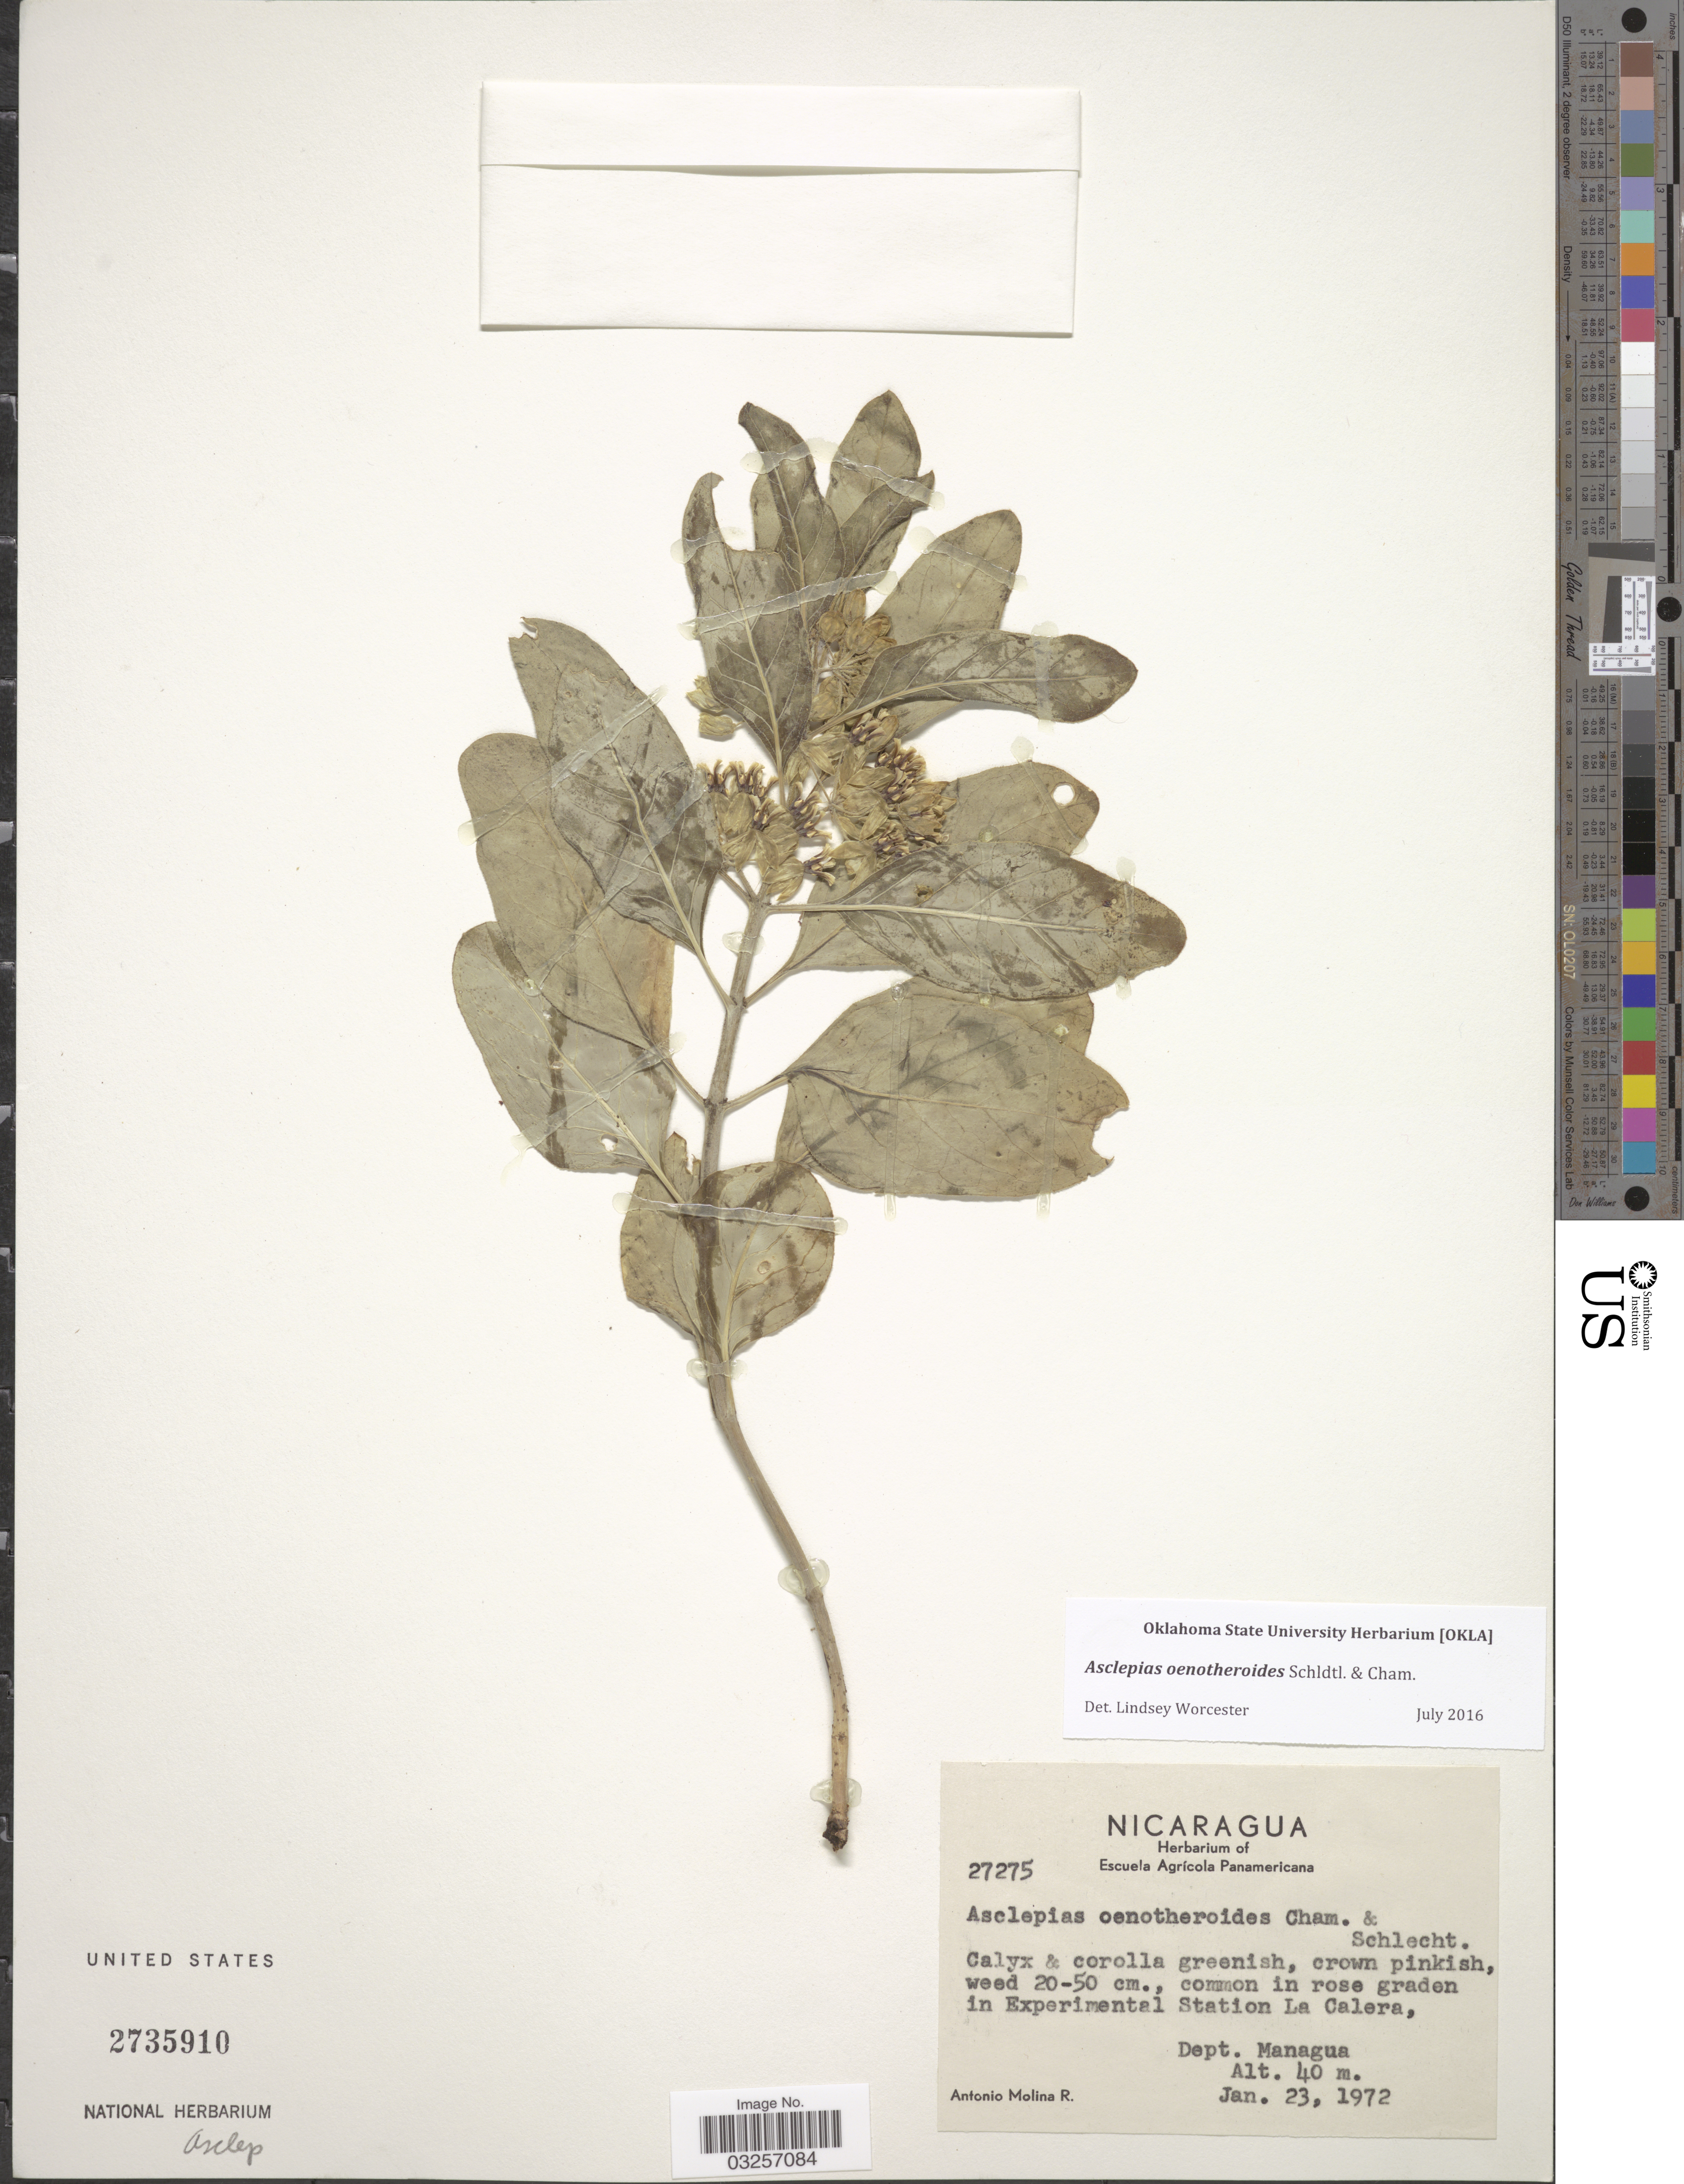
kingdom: Plantae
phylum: Tracheophyta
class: Magnoliopsida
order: Gentianales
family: Apocynaceae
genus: Asclepias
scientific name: Asclepias oenotheroides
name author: Schltdl. & Cham.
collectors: A. Molina R.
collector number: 27275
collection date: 1972-01-23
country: Nicaragua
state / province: Managua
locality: Common in rose garden in Experimental Station La Calera, Dept. Managua.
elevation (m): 40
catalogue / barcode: US 2735910